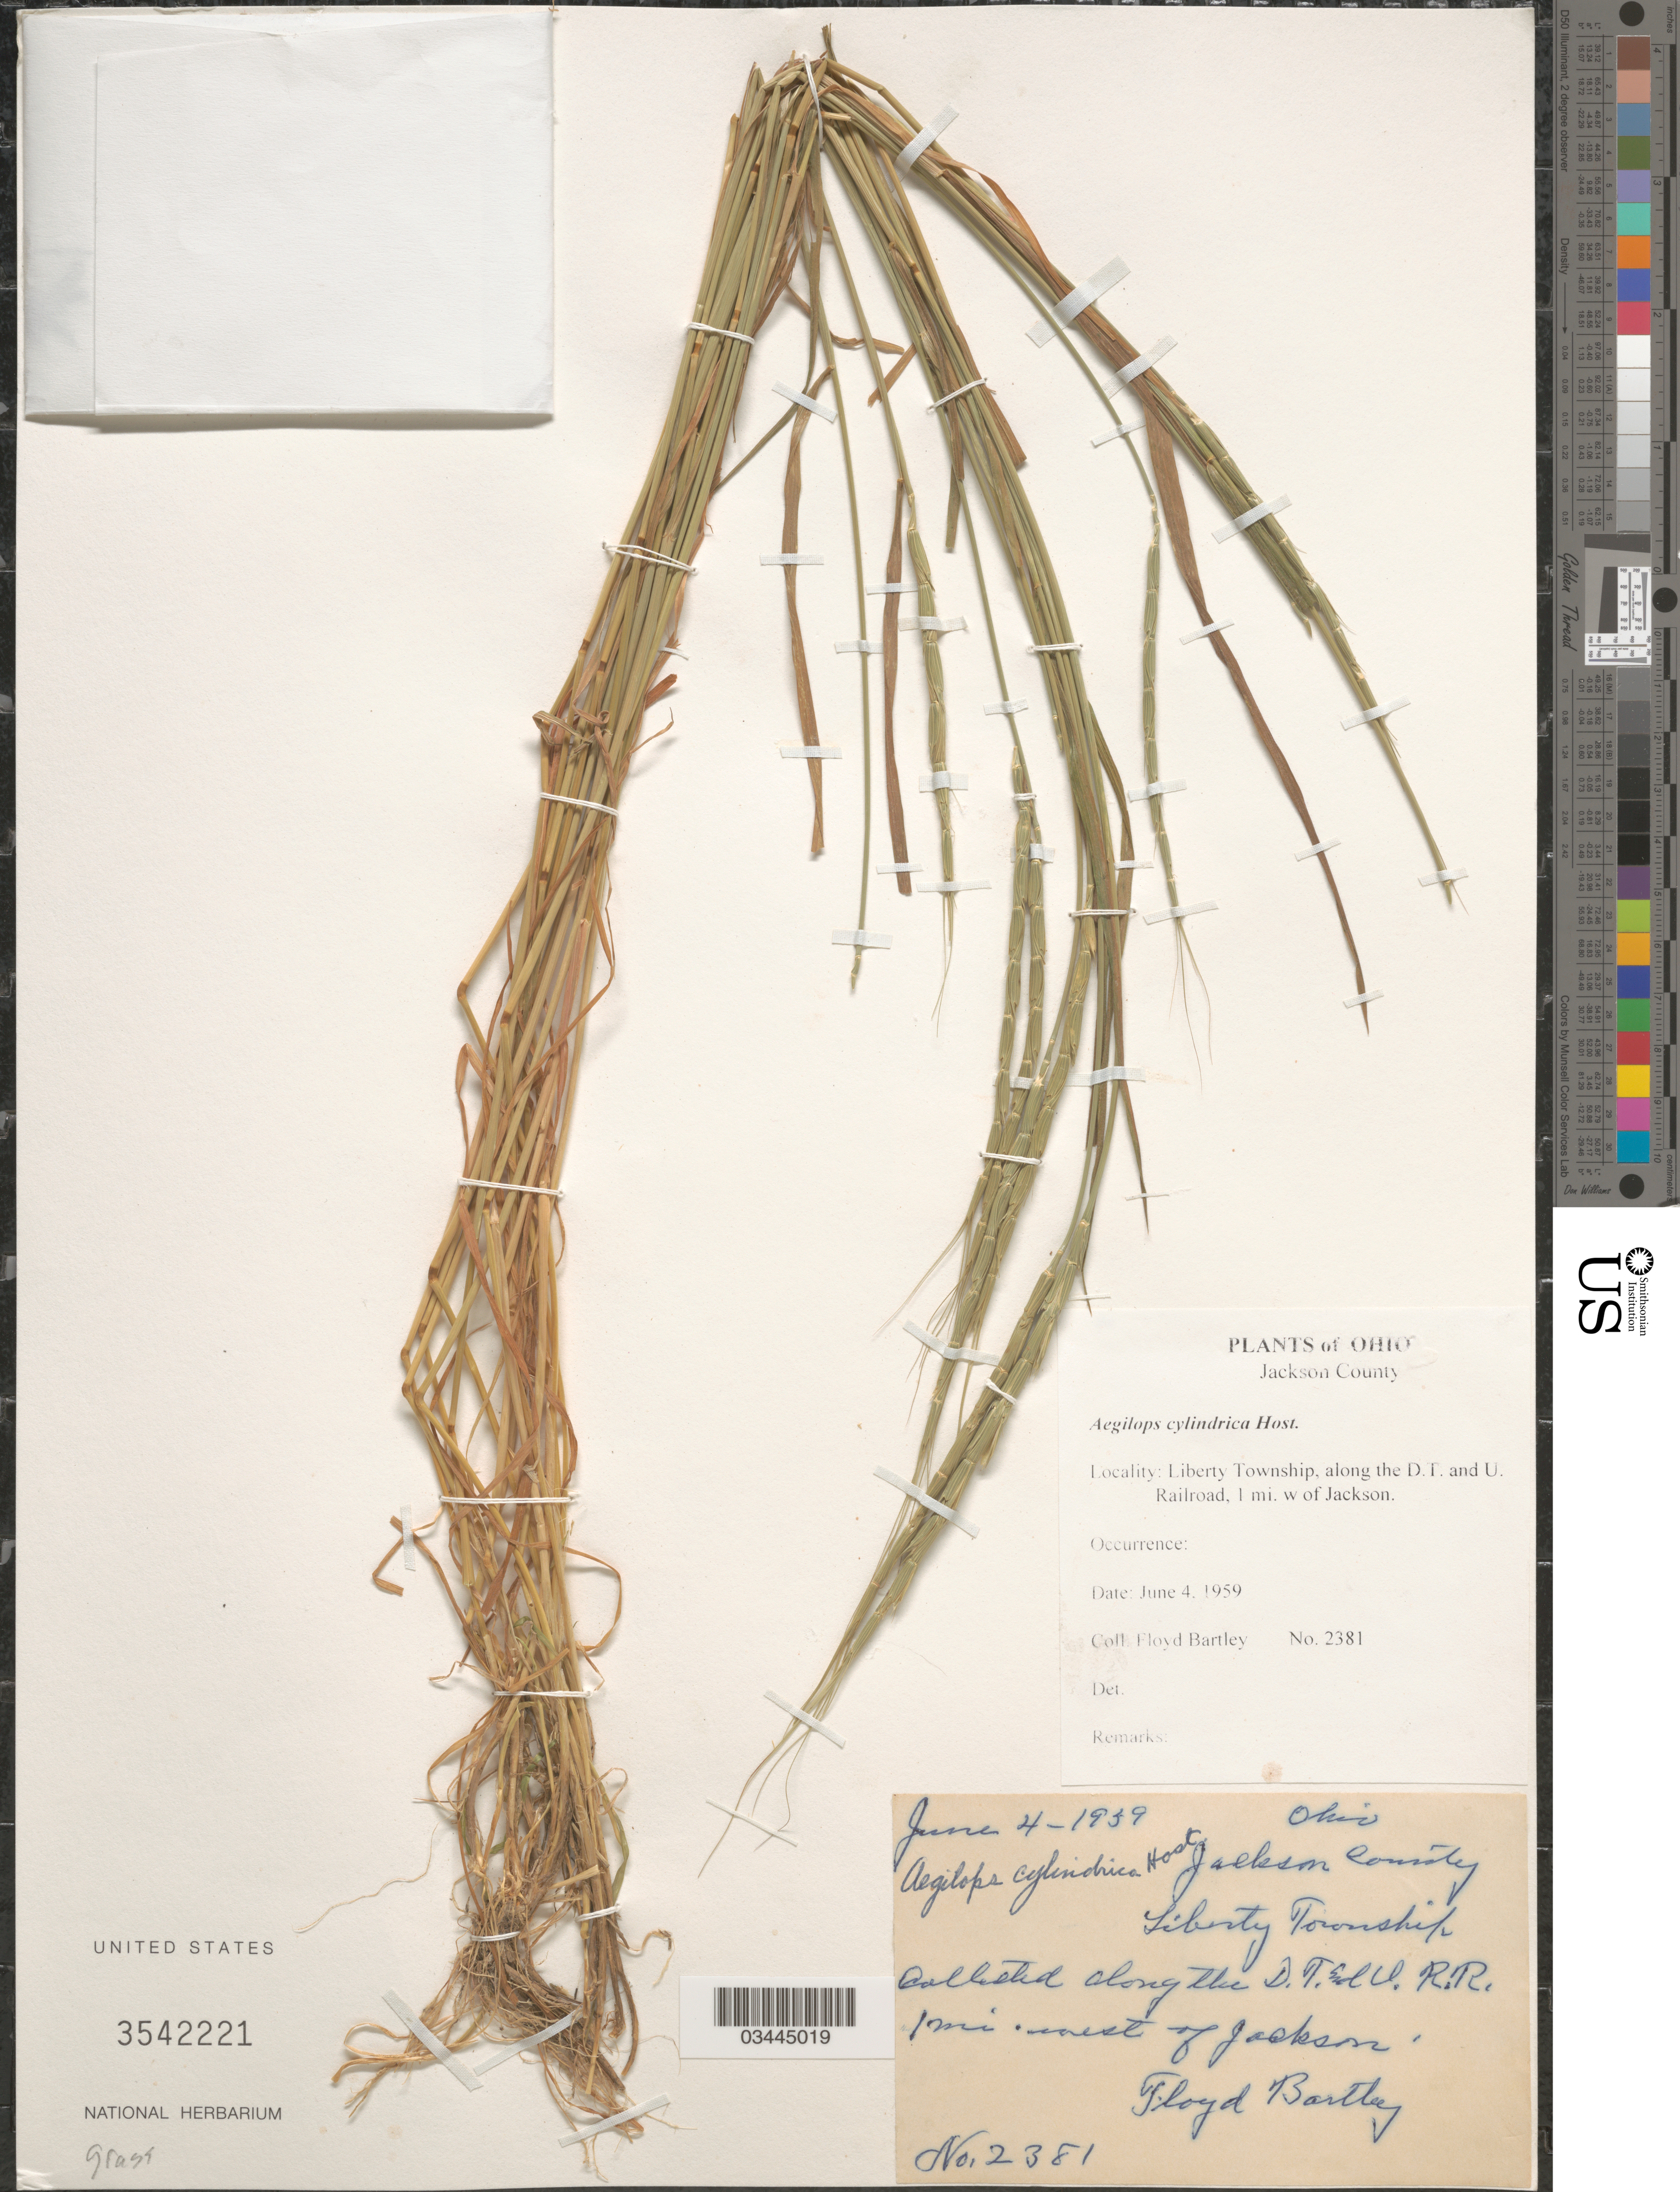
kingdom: Plantae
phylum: Tracheophyta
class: Liliopsida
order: Poales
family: Poaceae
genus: Aegilops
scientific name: Aegilops cylindrica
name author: Host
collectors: F. Bartley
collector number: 2381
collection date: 1959-06-04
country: United States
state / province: Ohio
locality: Jackson County. Liberty Township, along the D.T. and U. Railroad, 1 mi. w of Jackson.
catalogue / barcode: US 3542221